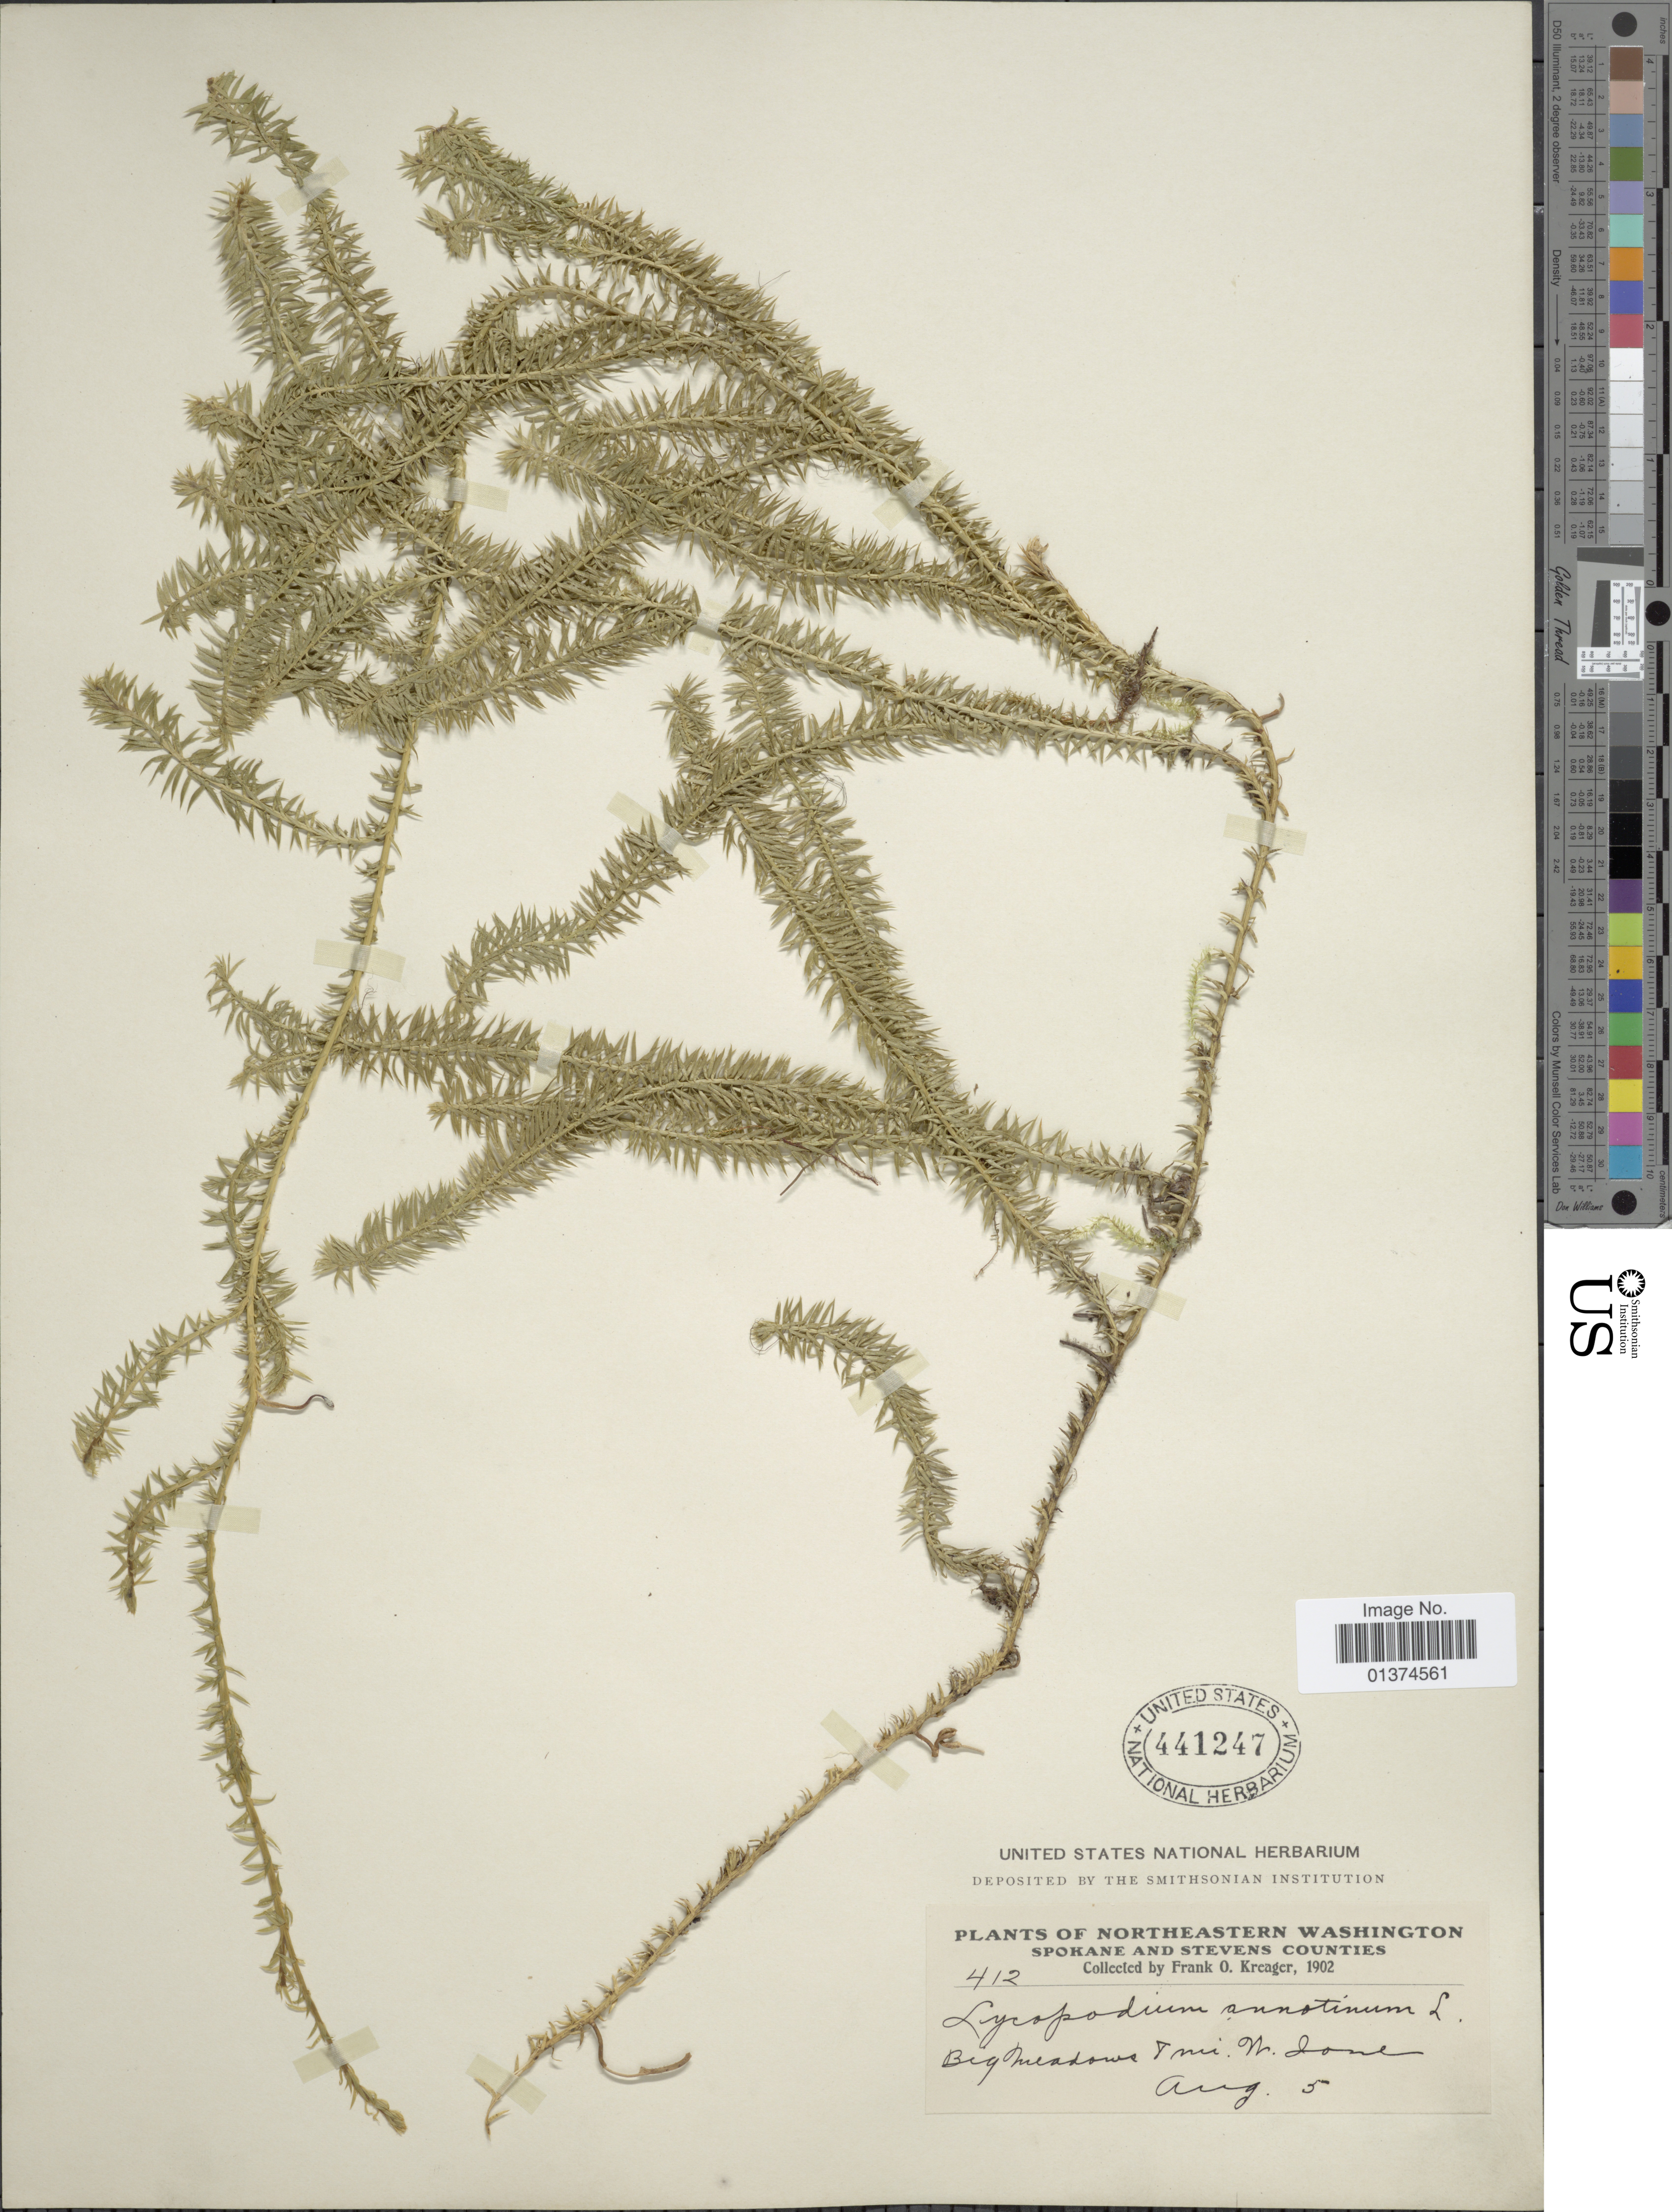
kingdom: Plantae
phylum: Tracheophyta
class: Lycopodiopsida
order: Lycopodiales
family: Lycopodiaceae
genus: Spinulum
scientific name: Spinulum annotinum subsp. annotinum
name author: (L.) A. Haines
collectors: F. Kreager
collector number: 412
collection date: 1902-08-05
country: United States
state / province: Washington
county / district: Spokane / Stevens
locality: Northeastern Washington Spokane and Stevens Counties. Big meadows 8 mi. W. Ione.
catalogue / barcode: US 441247